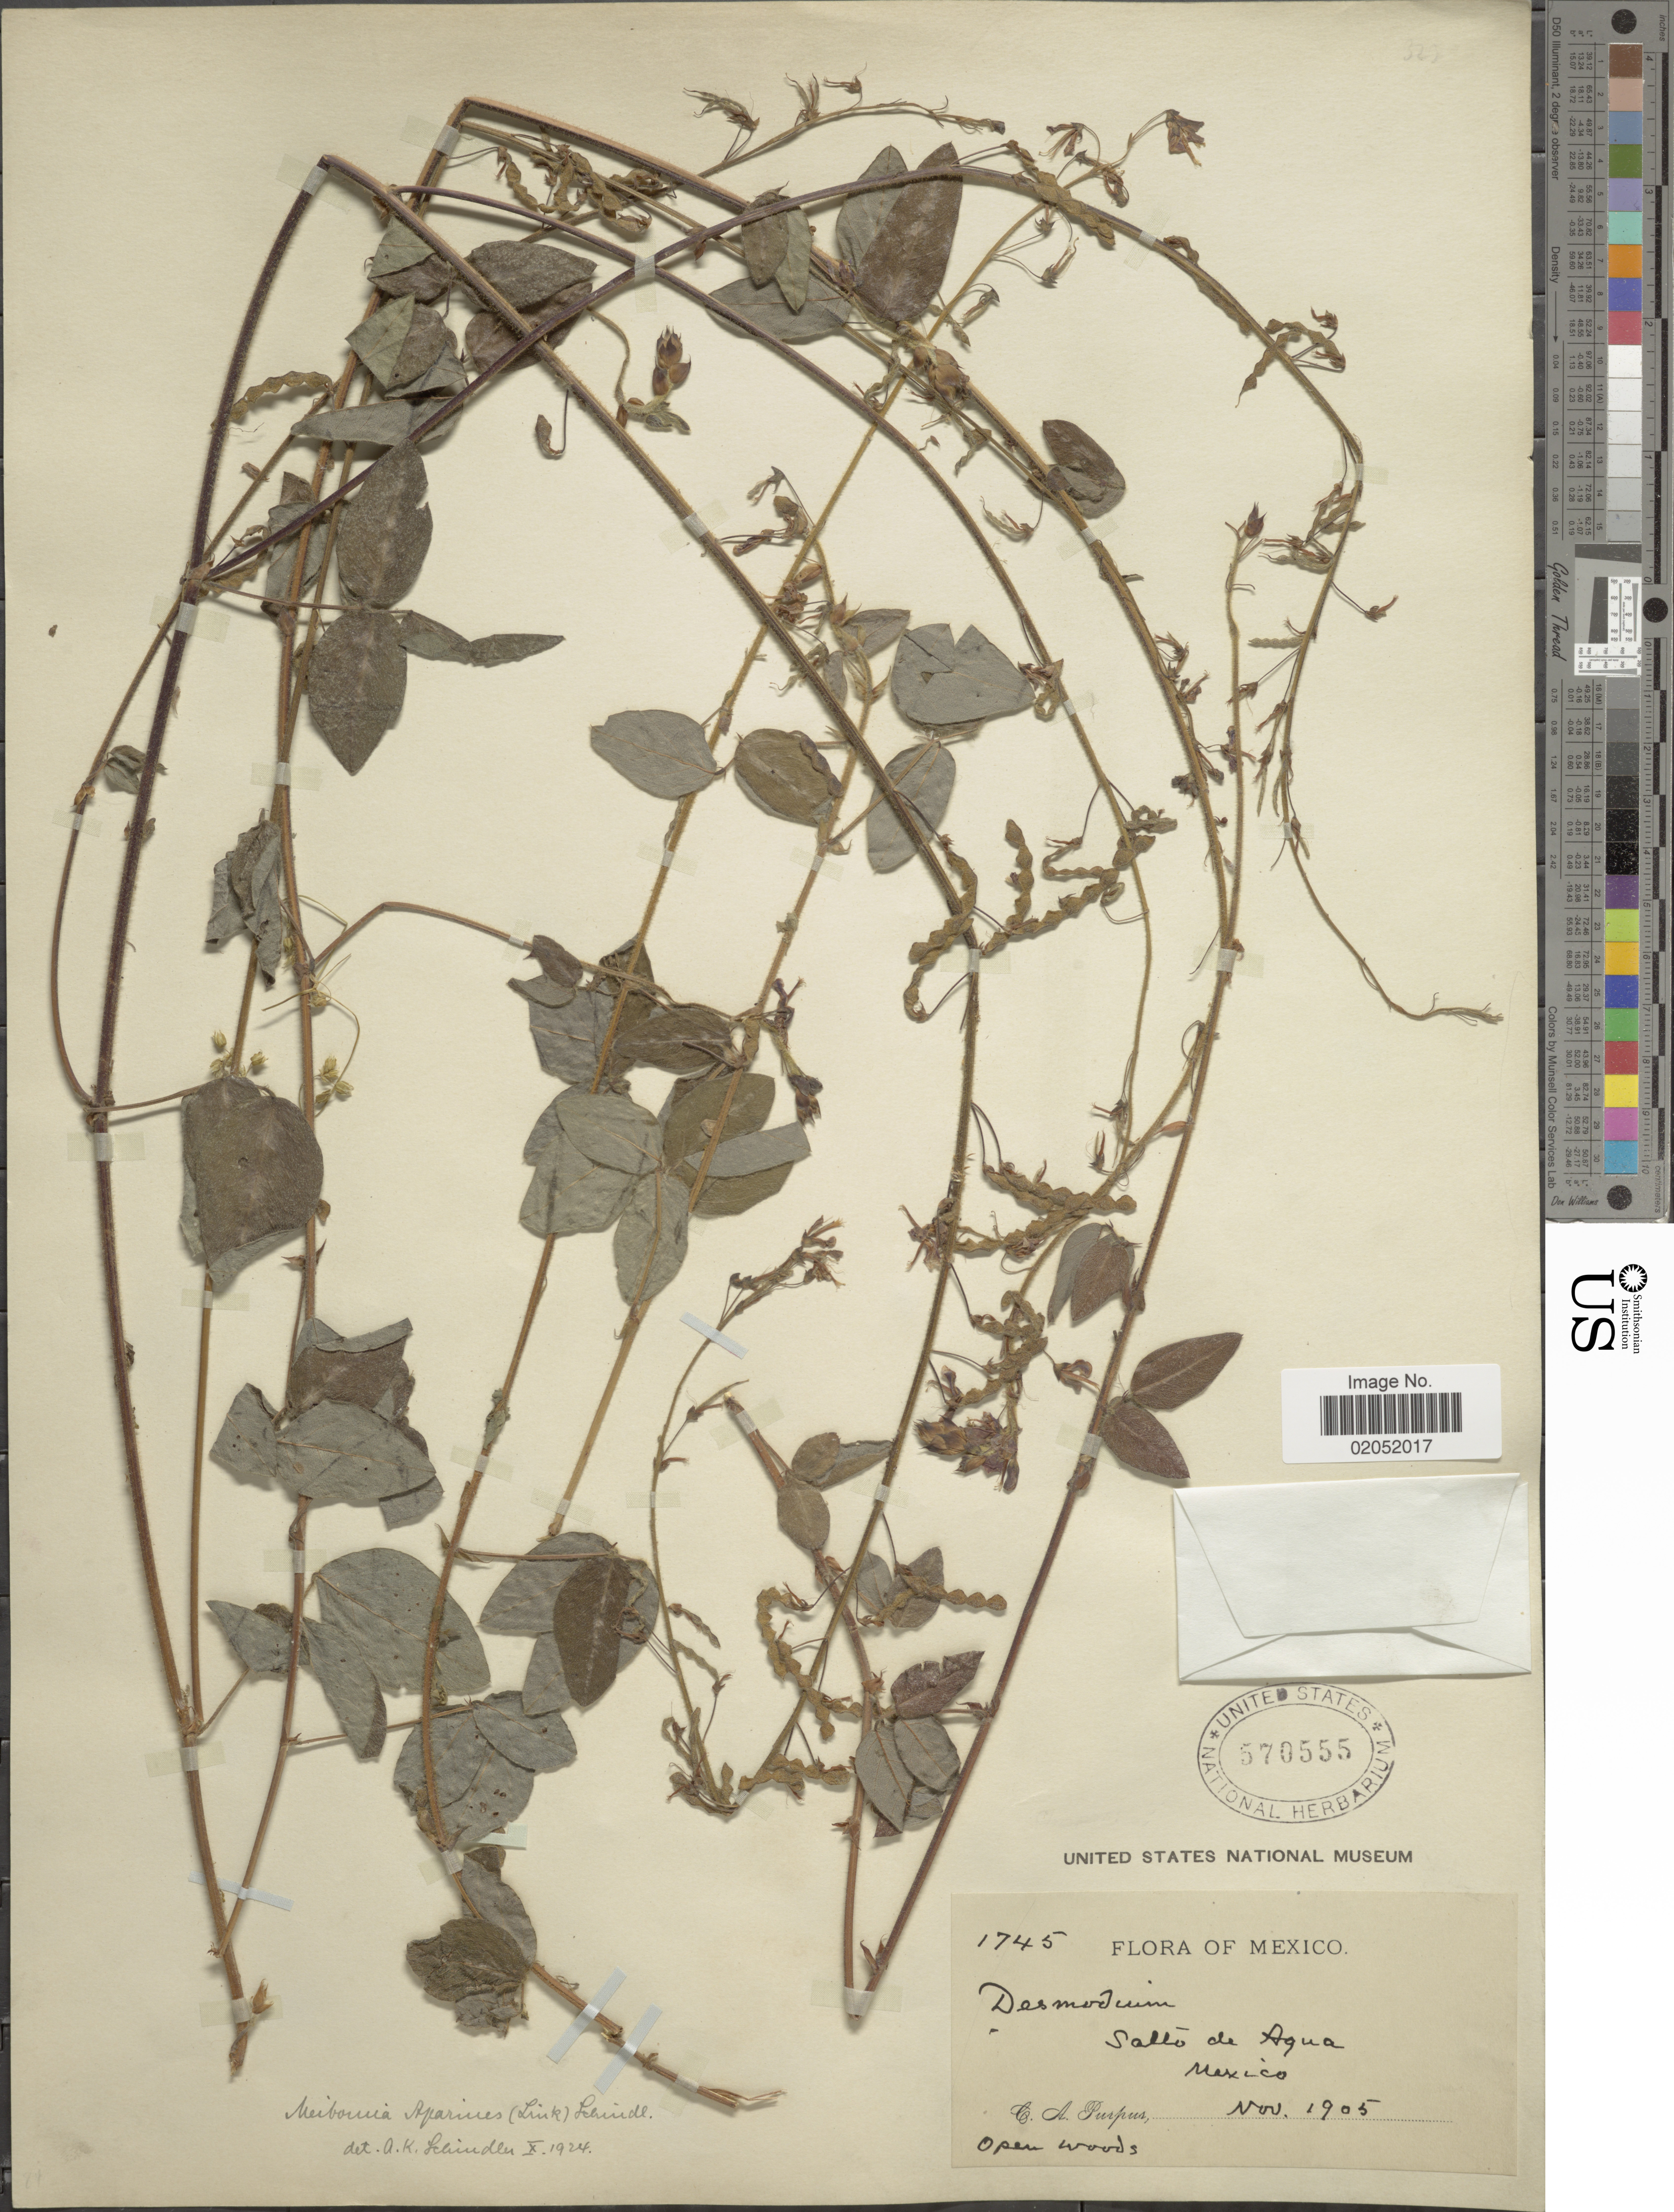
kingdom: Plantae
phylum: Tracheophyta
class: Magnoliopsida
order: Fabales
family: Fabaceae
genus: Desmodium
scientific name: Desmodium aparines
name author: (Link) DC.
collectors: C. A. Purpus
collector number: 1745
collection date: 1905-11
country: Mexico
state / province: México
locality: Salto de Agua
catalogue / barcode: US 570555